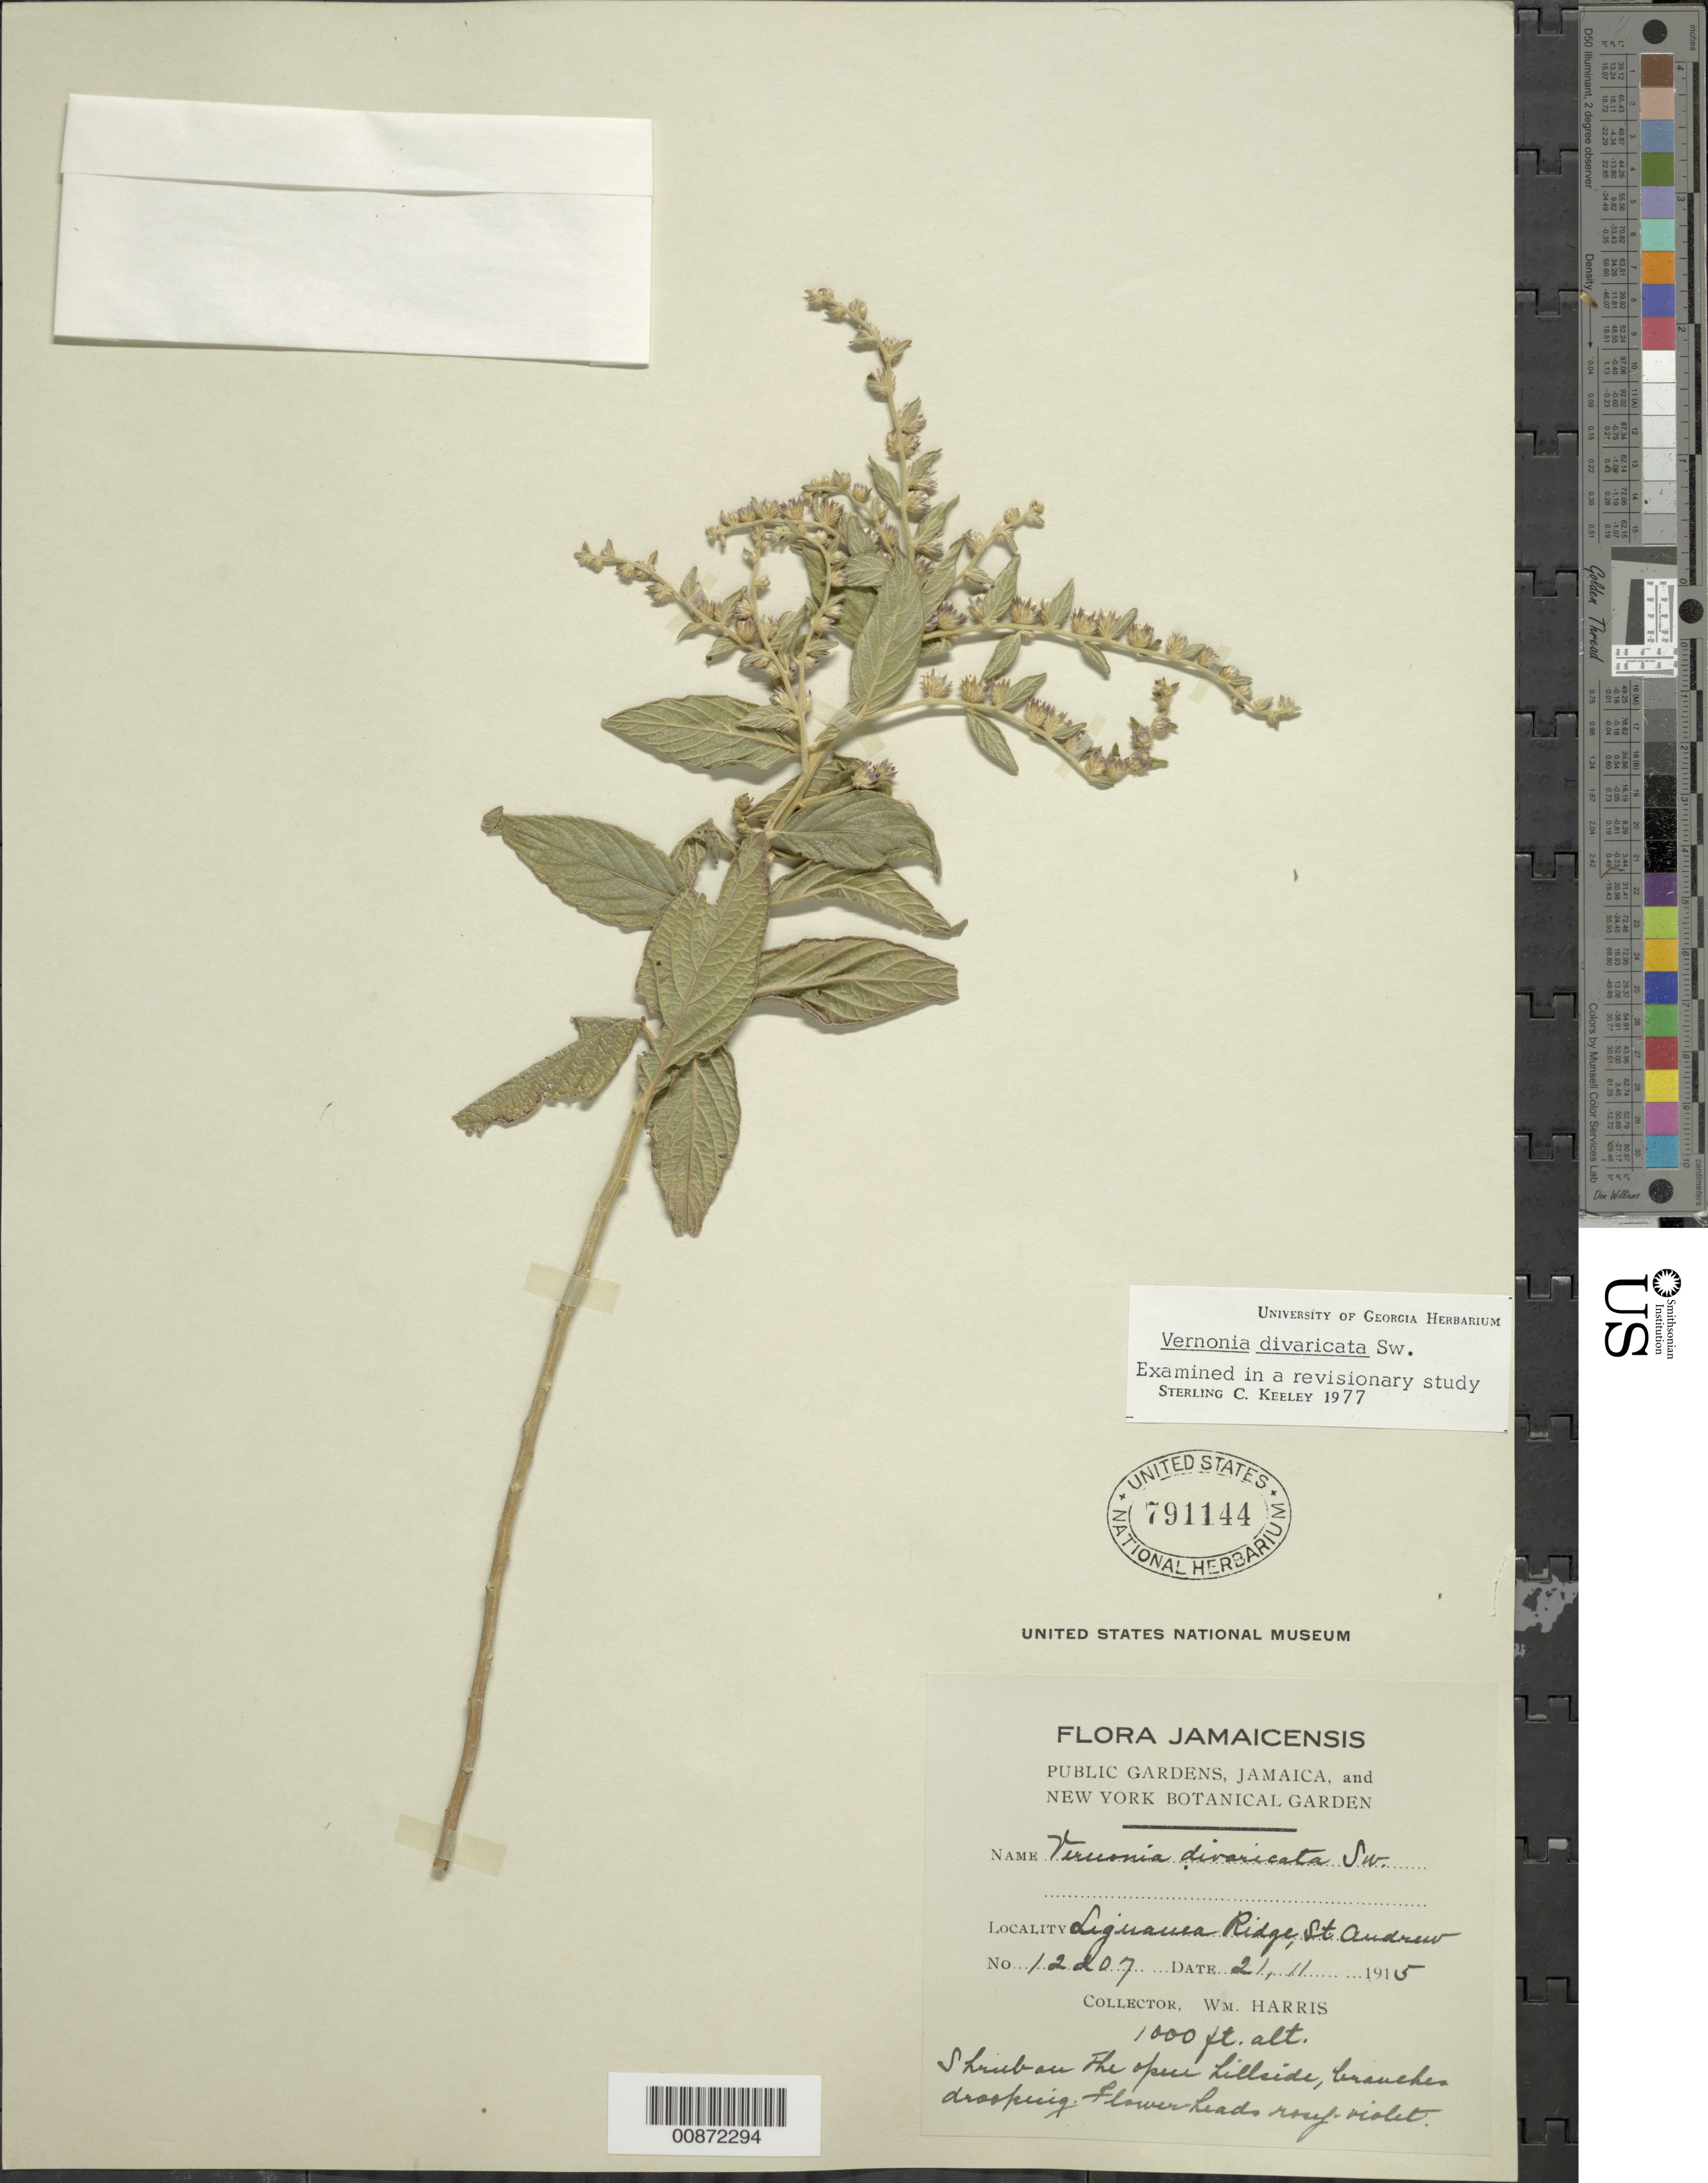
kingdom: Plantae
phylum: Tracheophyta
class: Magnoliopsida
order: Asterales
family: Asteraceae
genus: Lepidaploa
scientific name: Lepidaploa arborescens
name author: (L.) H. Rob.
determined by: Keeley, S. C.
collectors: W. H. Harris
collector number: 12207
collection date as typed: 21 Nov 1915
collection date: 1915-11-21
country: Jamaica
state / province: Saint Andrew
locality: Liquanea (sp?) Ridge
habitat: On open hillside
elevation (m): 305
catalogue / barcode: US 791144